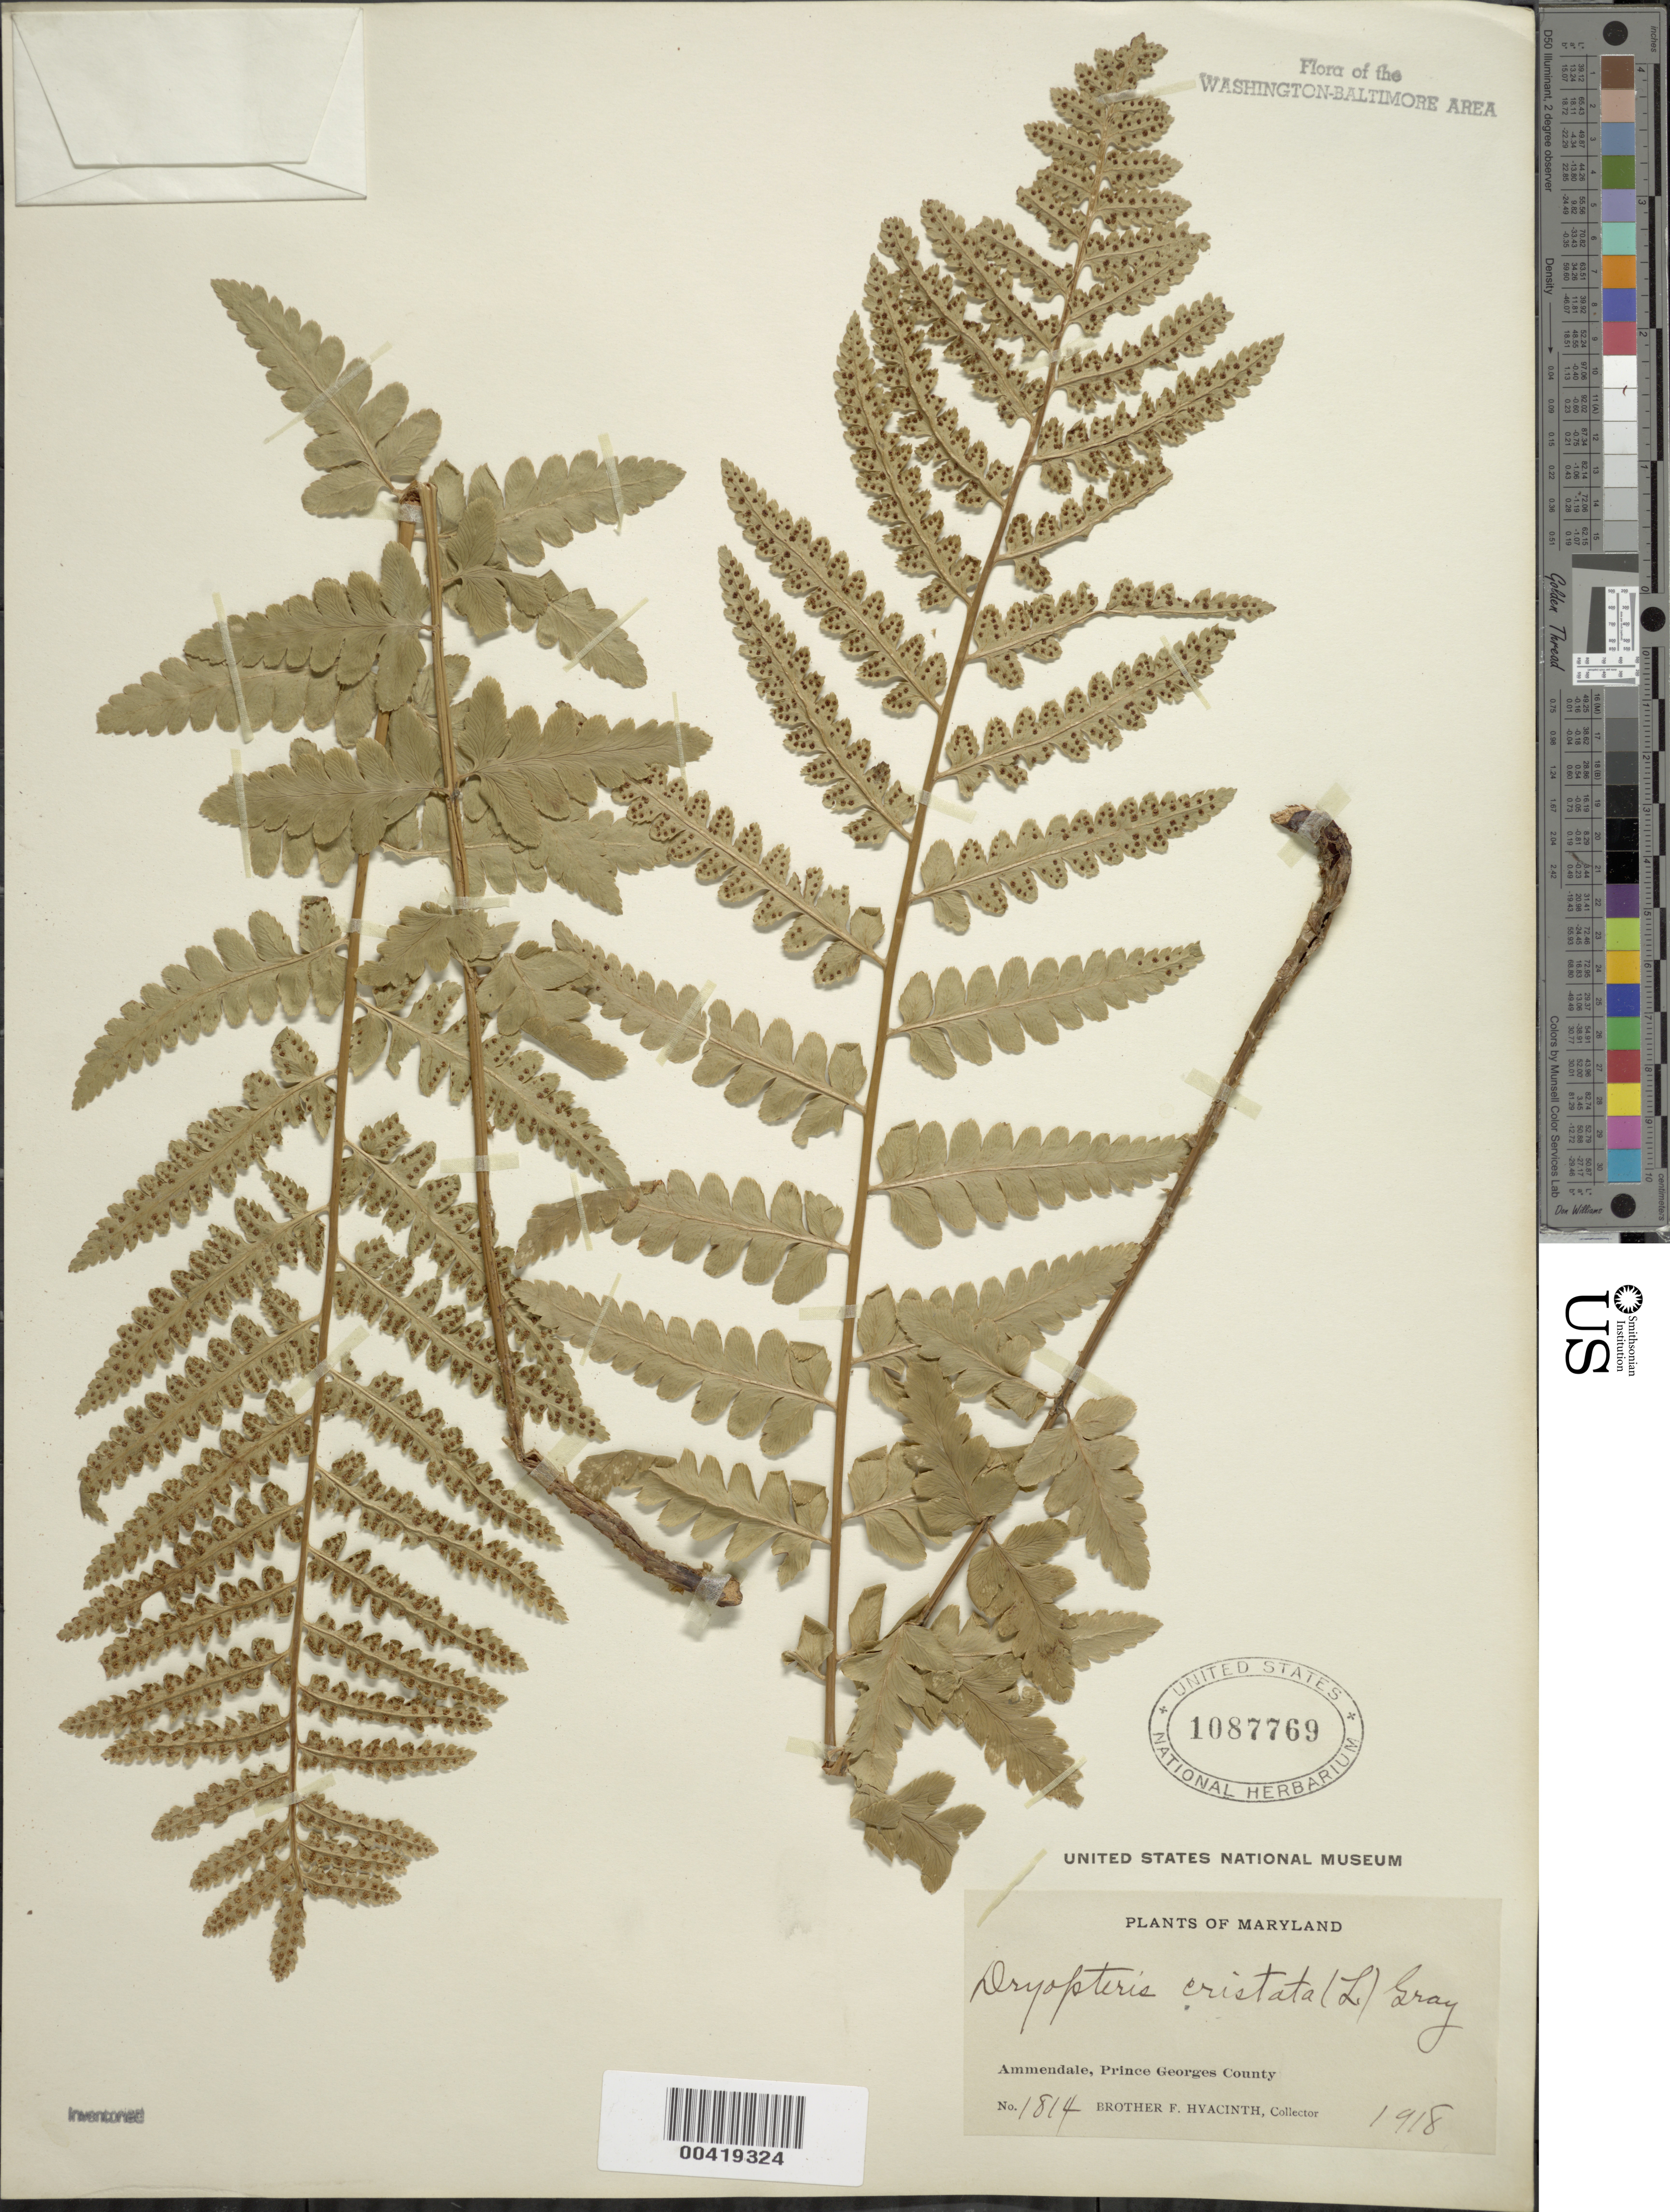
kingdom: Plantae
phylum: Tracheophyta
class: Polypodiopsida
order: Polypodiales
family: Dryopteridaceae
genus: Dryopteris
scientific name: Dryopteris cristata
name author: (L.) A. Gray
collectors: F. Hyacinth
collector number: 1814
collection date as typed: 1918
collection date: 1918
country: United States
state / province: Maryland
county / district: Prince George's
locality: Ammendale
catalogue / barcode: US 1087769